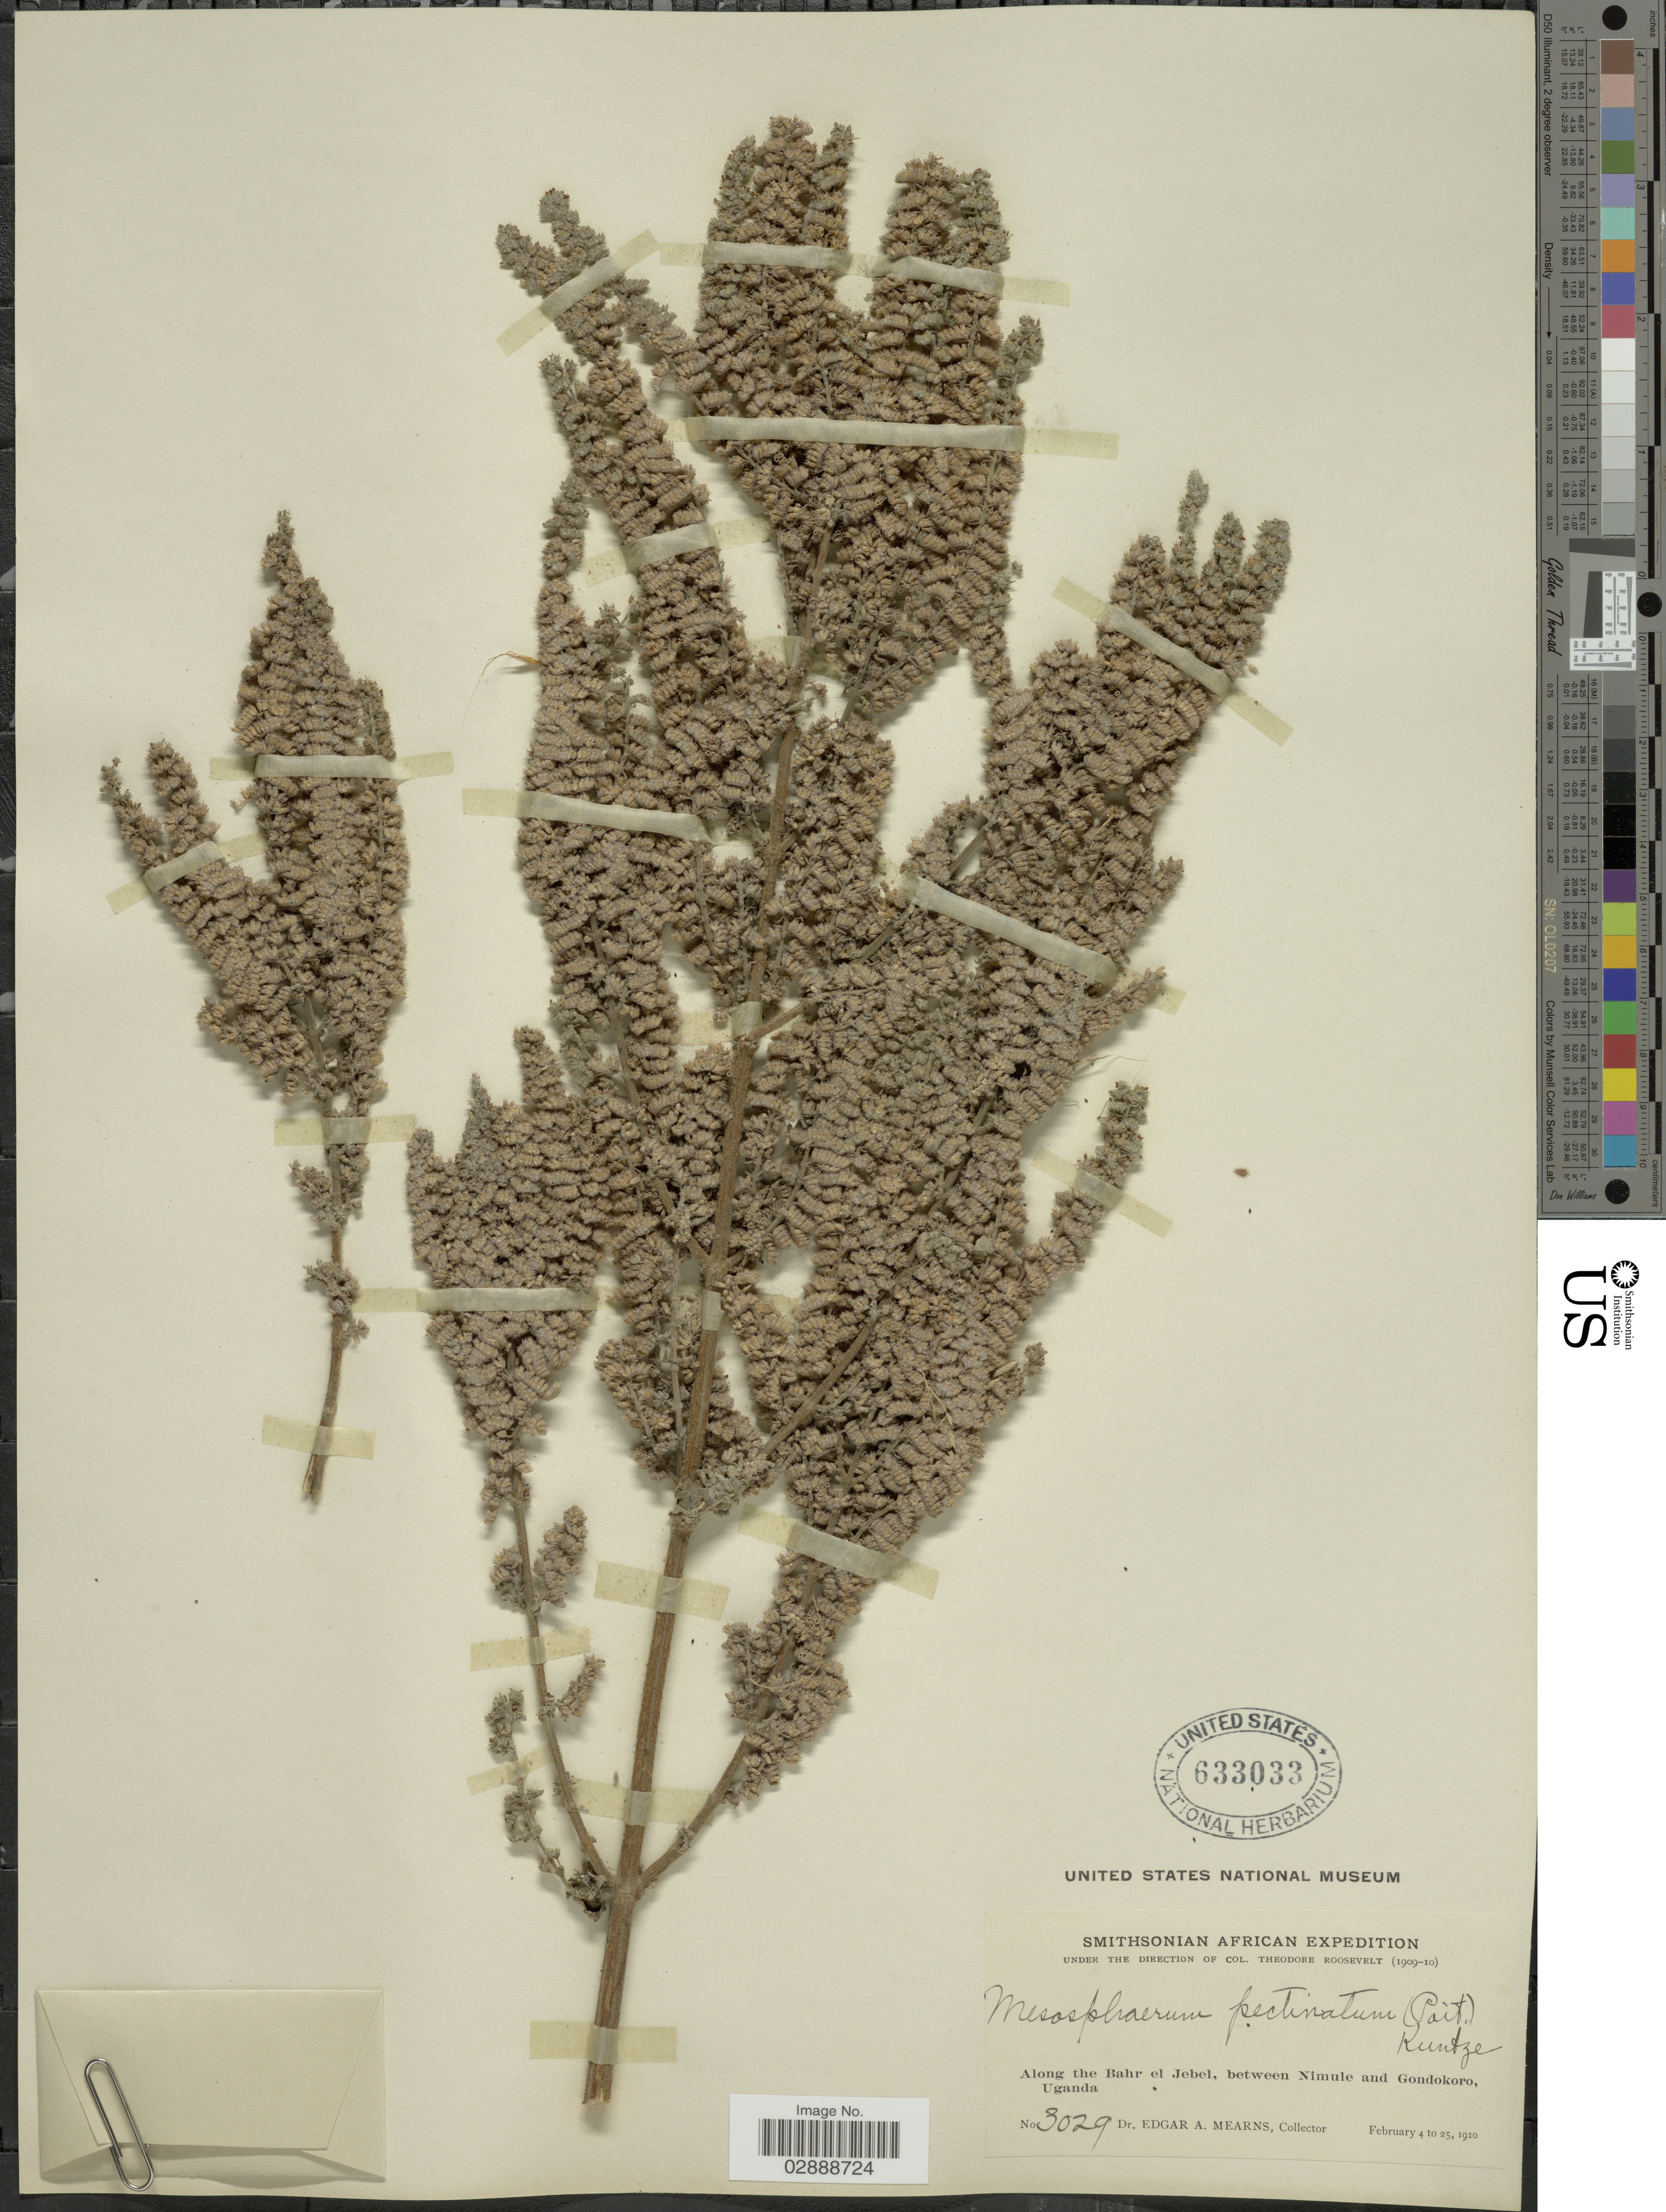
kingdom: Plantae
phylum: Tracheophyta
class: Magnoliopsida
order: Lamiales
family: Lamiaceae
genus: Mesosphaerum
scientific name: Mesosphaerum pectinatum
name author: (L.) Kuntze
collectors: E. A. Mearns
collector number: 3029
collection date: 1910-02-04/1910-02-25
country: Uganda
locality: Along the Bahr el Jebel, between Nimule and Gondokoro.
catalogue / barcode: US 633033